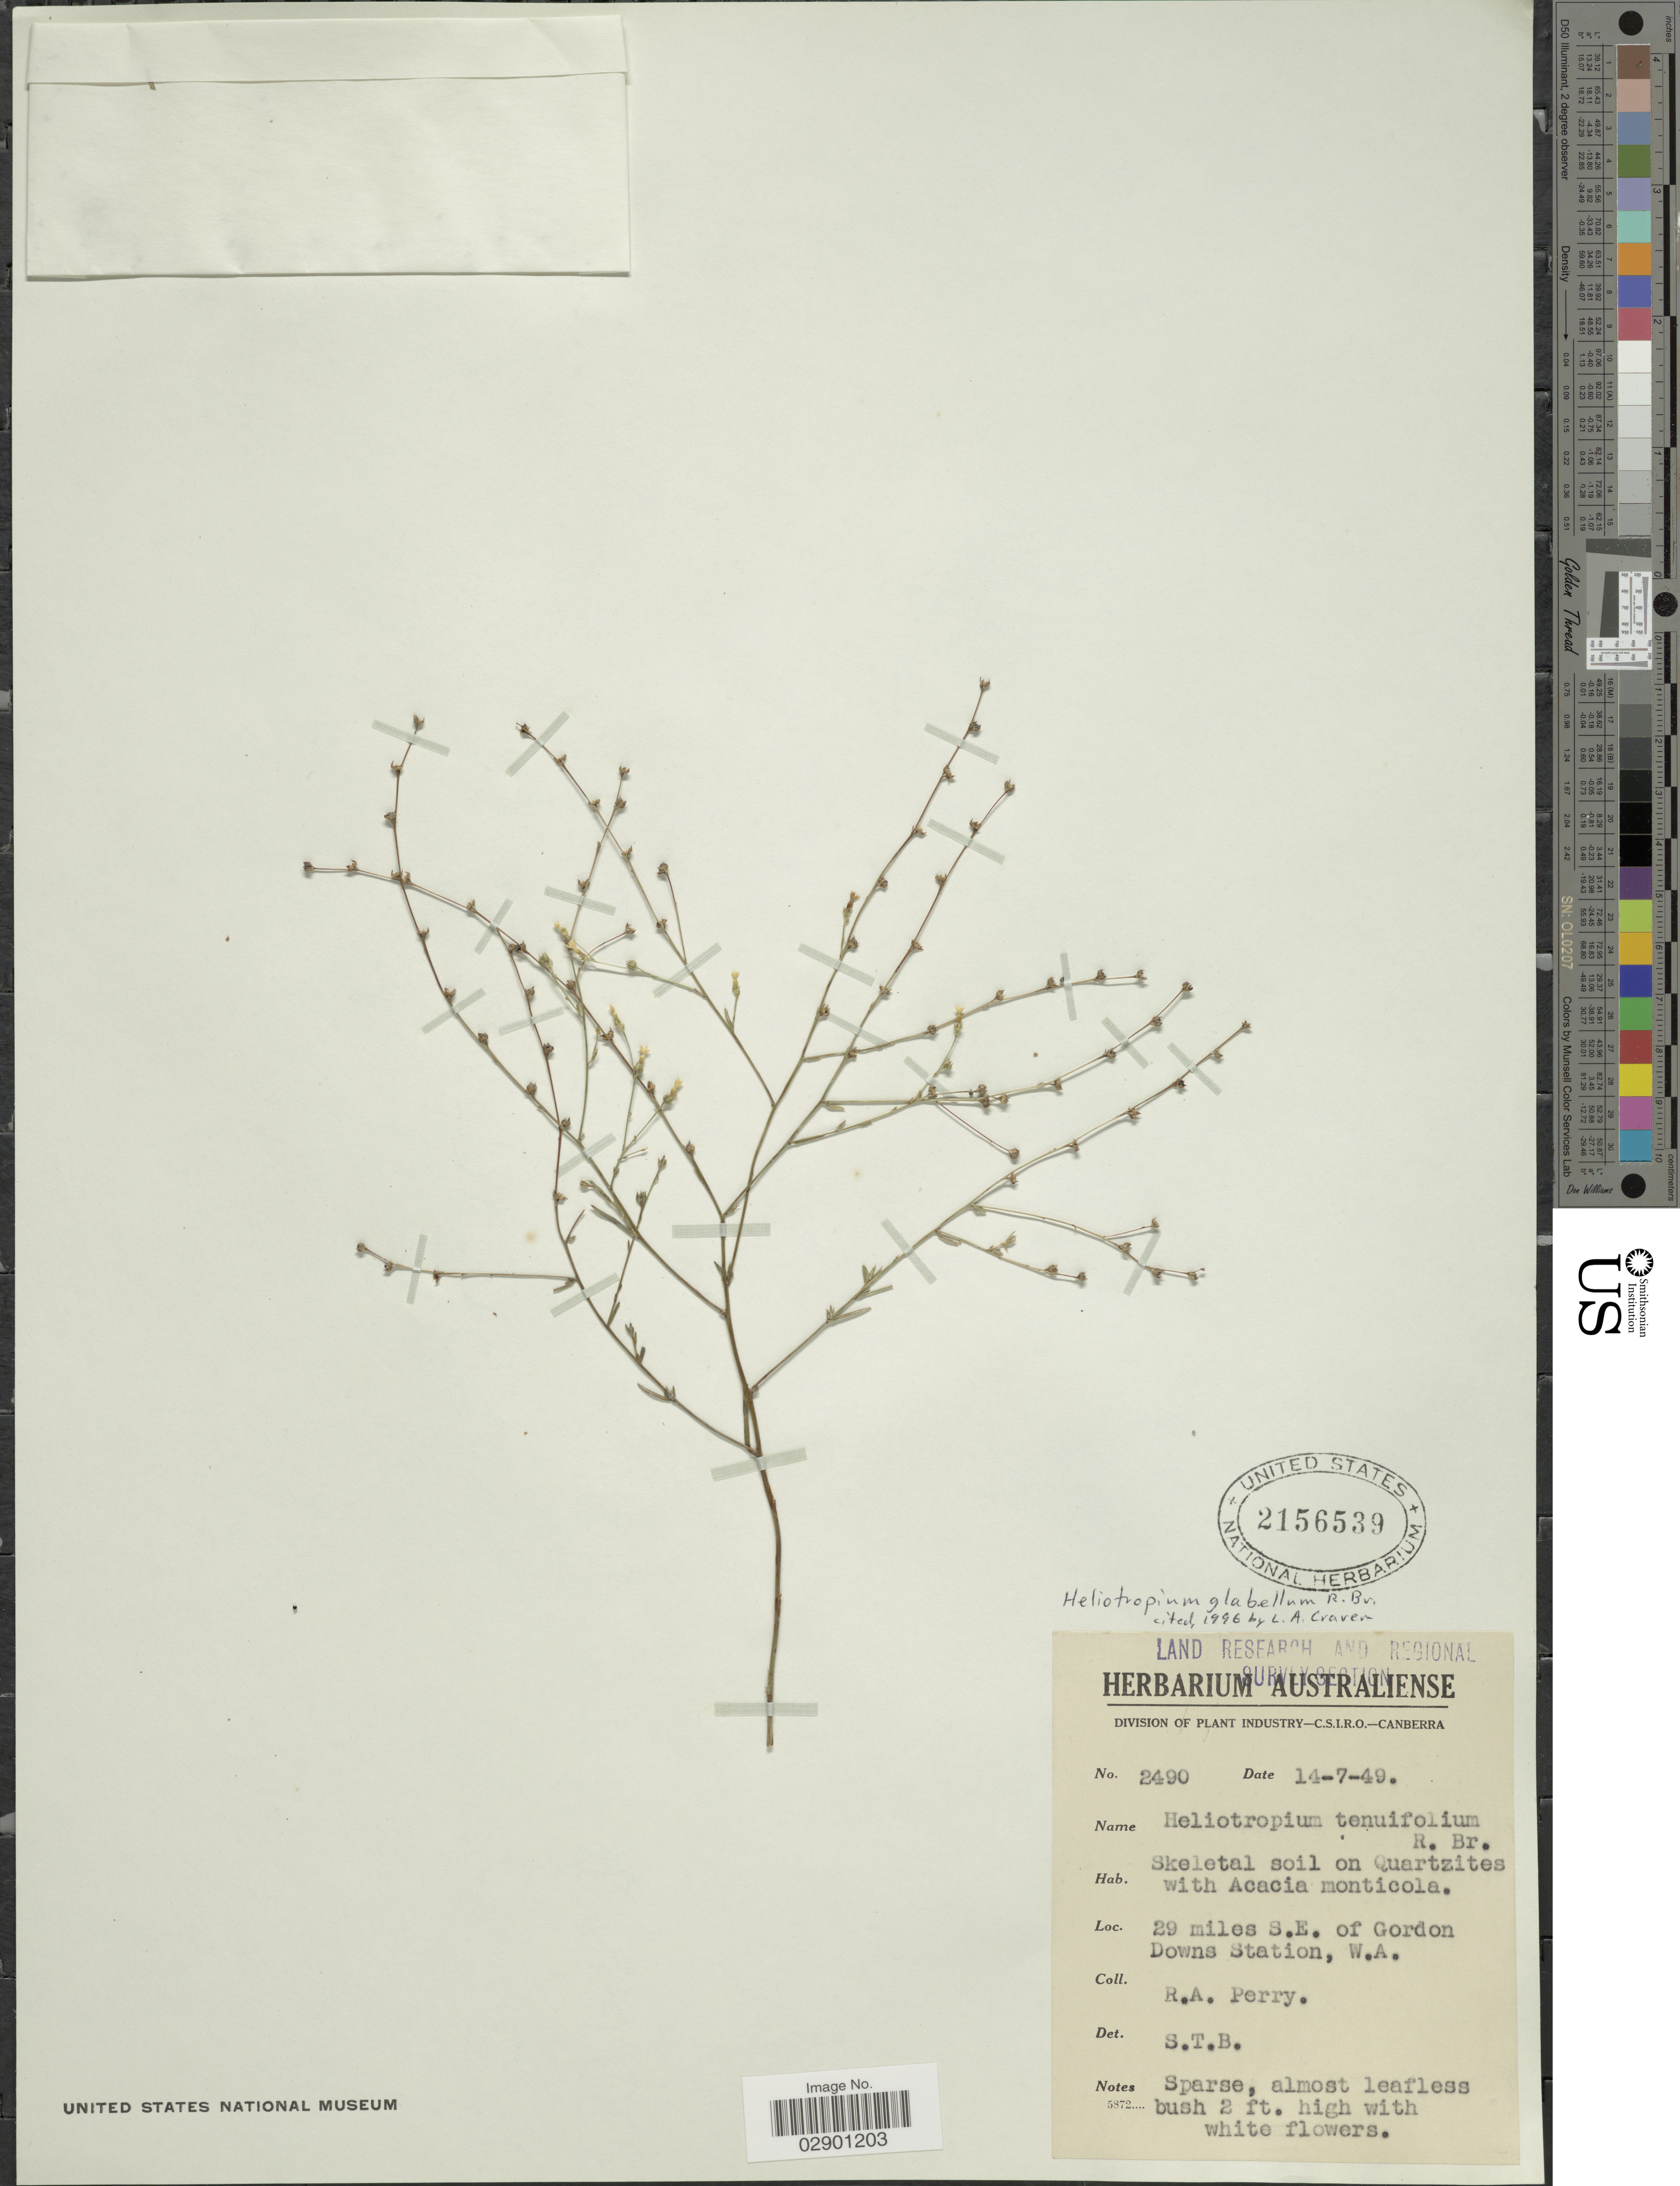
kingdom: Plantae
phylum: Tracheophyta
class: Magnoliopsida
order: Boraginales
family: Heliotropiaceae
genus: Heliotropium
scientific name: Heliotropium glabellum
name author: R. Br.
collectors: Perry, R. A.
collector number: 2490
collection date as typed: Transcribed d/m/y: 14/7/49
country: Australia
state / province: Western Australia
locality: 29 miles S.E. of Gordon Downs Station, W.A.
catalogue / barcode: US 2156539